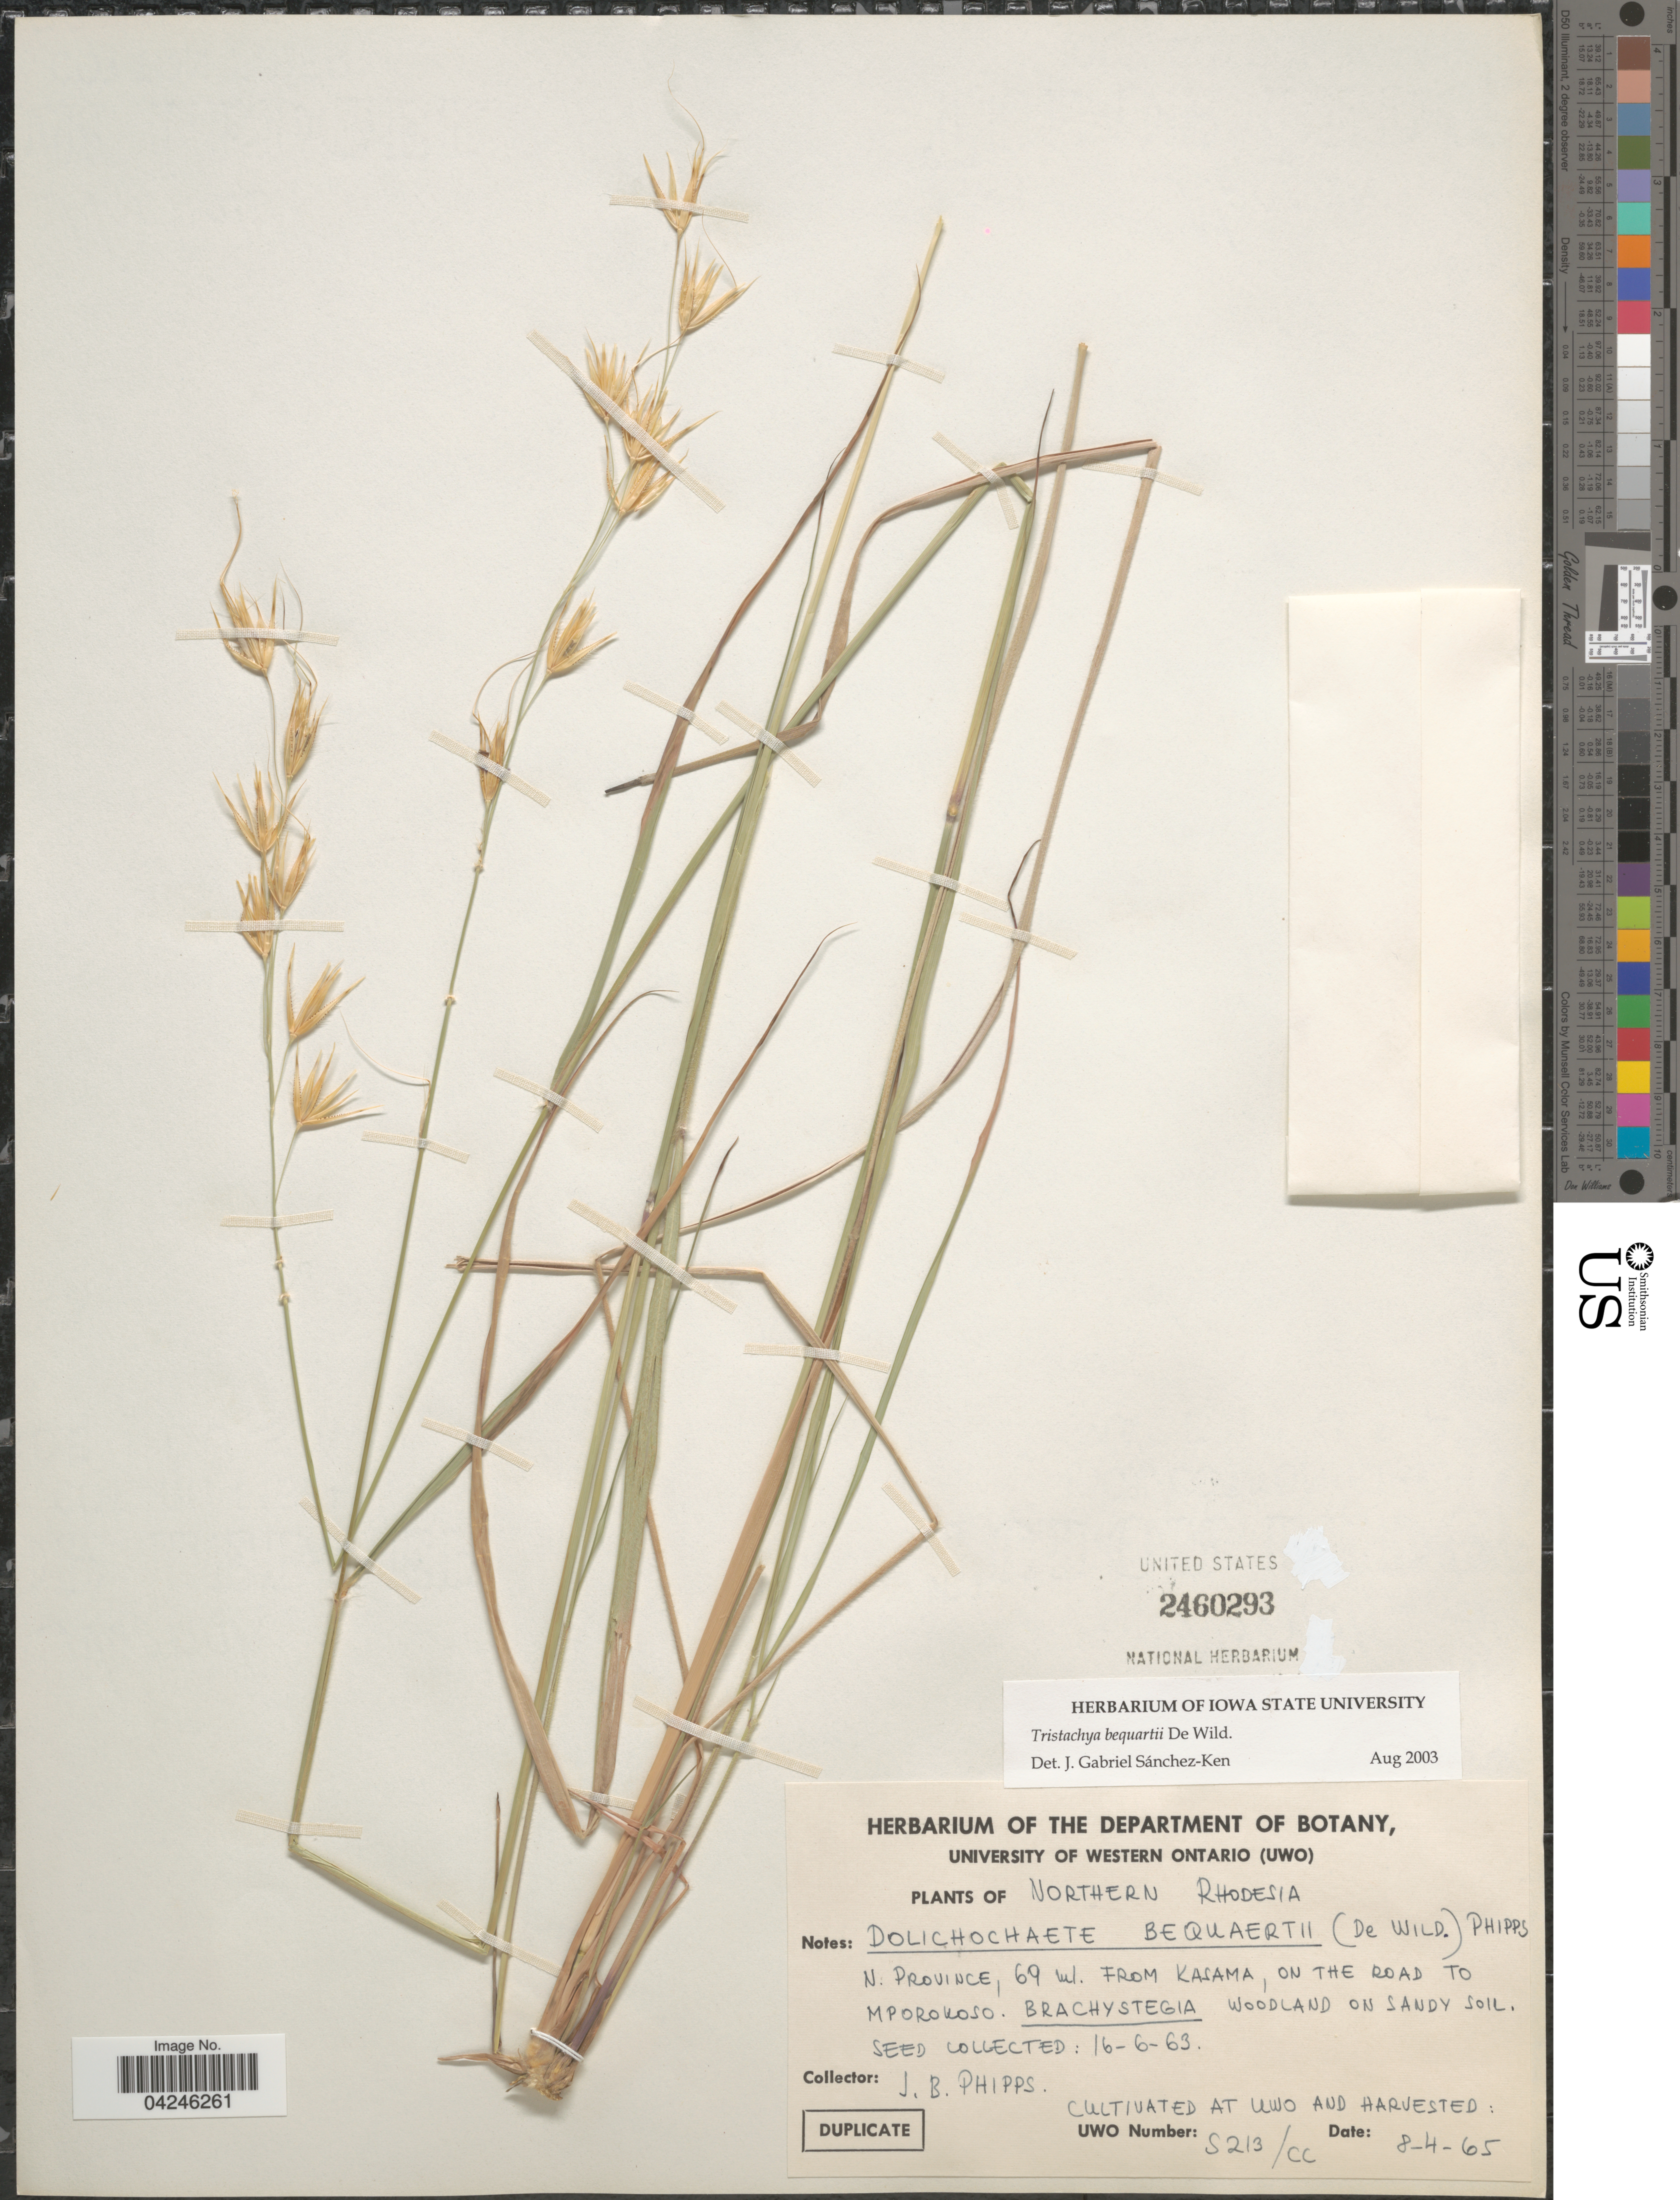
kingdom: Plantae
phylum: Tracheophyta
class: Liliopsida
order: Poales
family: Poaceae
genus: Tristachya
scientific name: Tristachya bequaertii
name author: De Wild.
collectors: J. Phipps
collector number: S213/CC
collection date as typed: Transcribed d/m/y: 8/4/65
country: Canada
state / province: Ontario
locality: At UWO and harvested.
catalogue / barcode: US 2460293